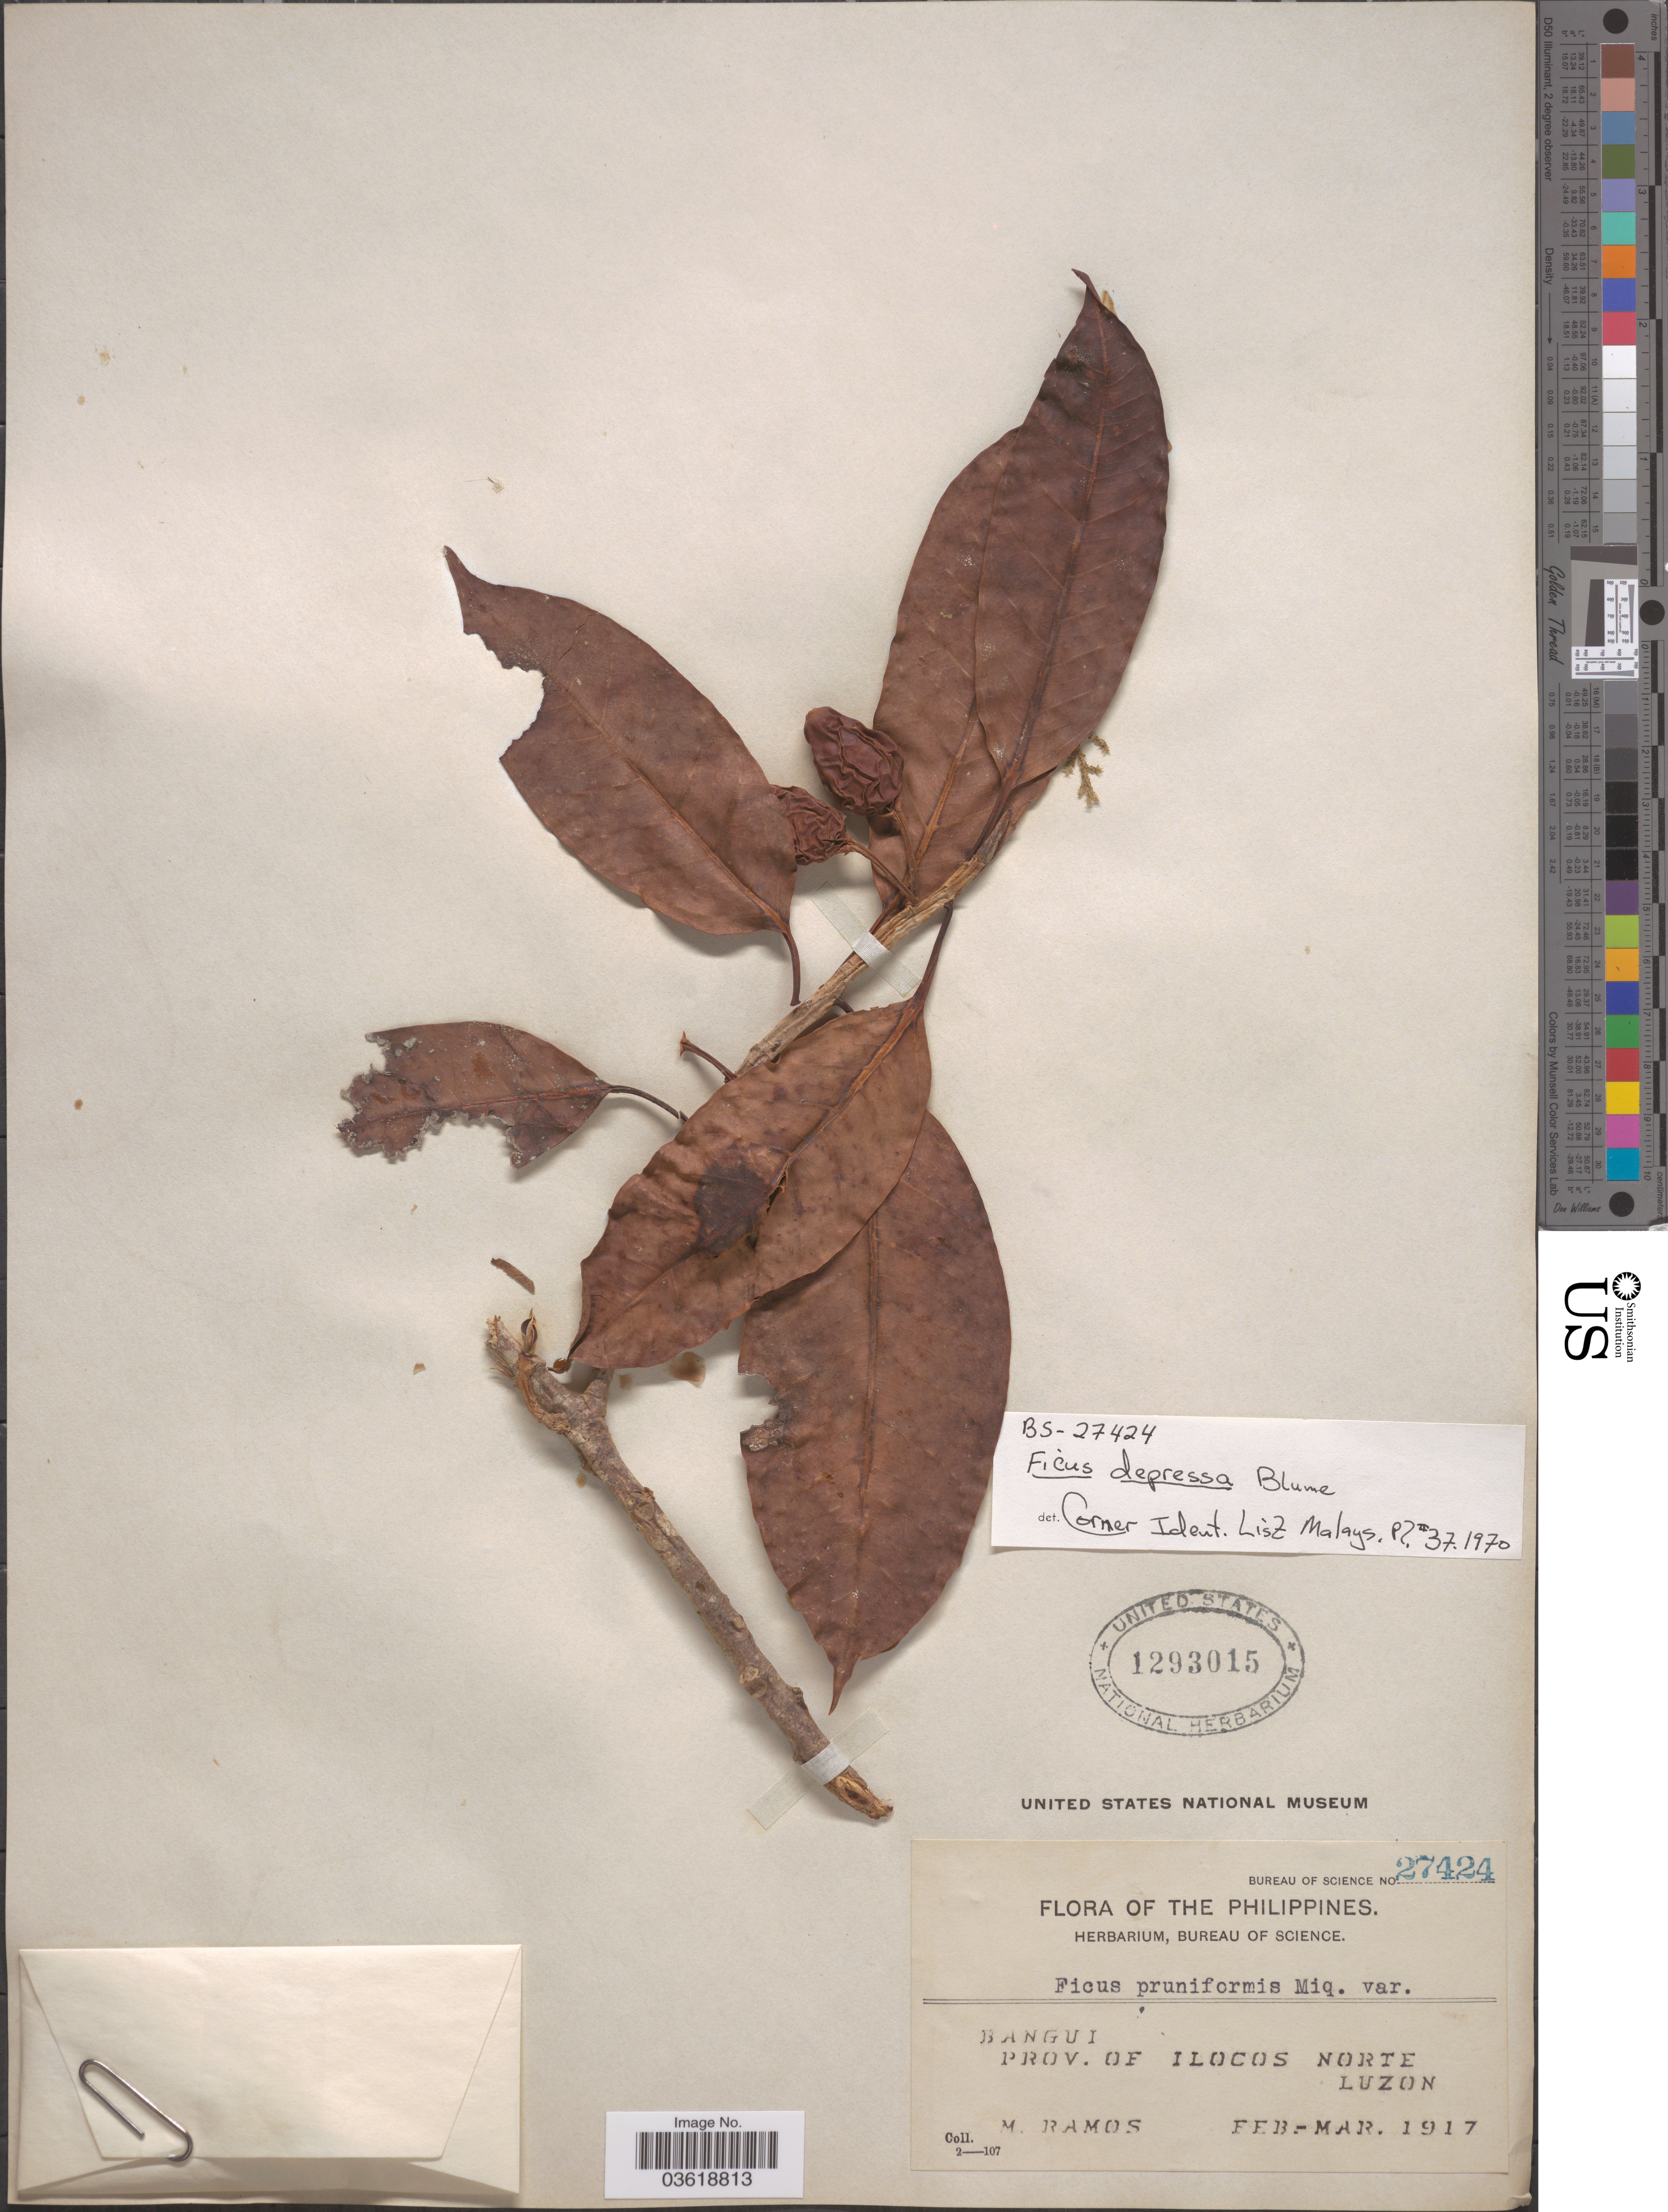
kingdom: Plantae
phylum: Tracheophyta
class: Magnoliopsida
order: Rosales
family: Moraceae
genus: Ficus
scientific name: Ficus depressa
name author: Blume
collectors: M. Ramos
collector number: Bureau of Science 27424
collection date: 1917-02/1917-03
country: Philippines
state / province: Ilocos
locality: Bangui. Prov. of Ilocos Norte. Luzon.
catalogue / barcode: US 1293015